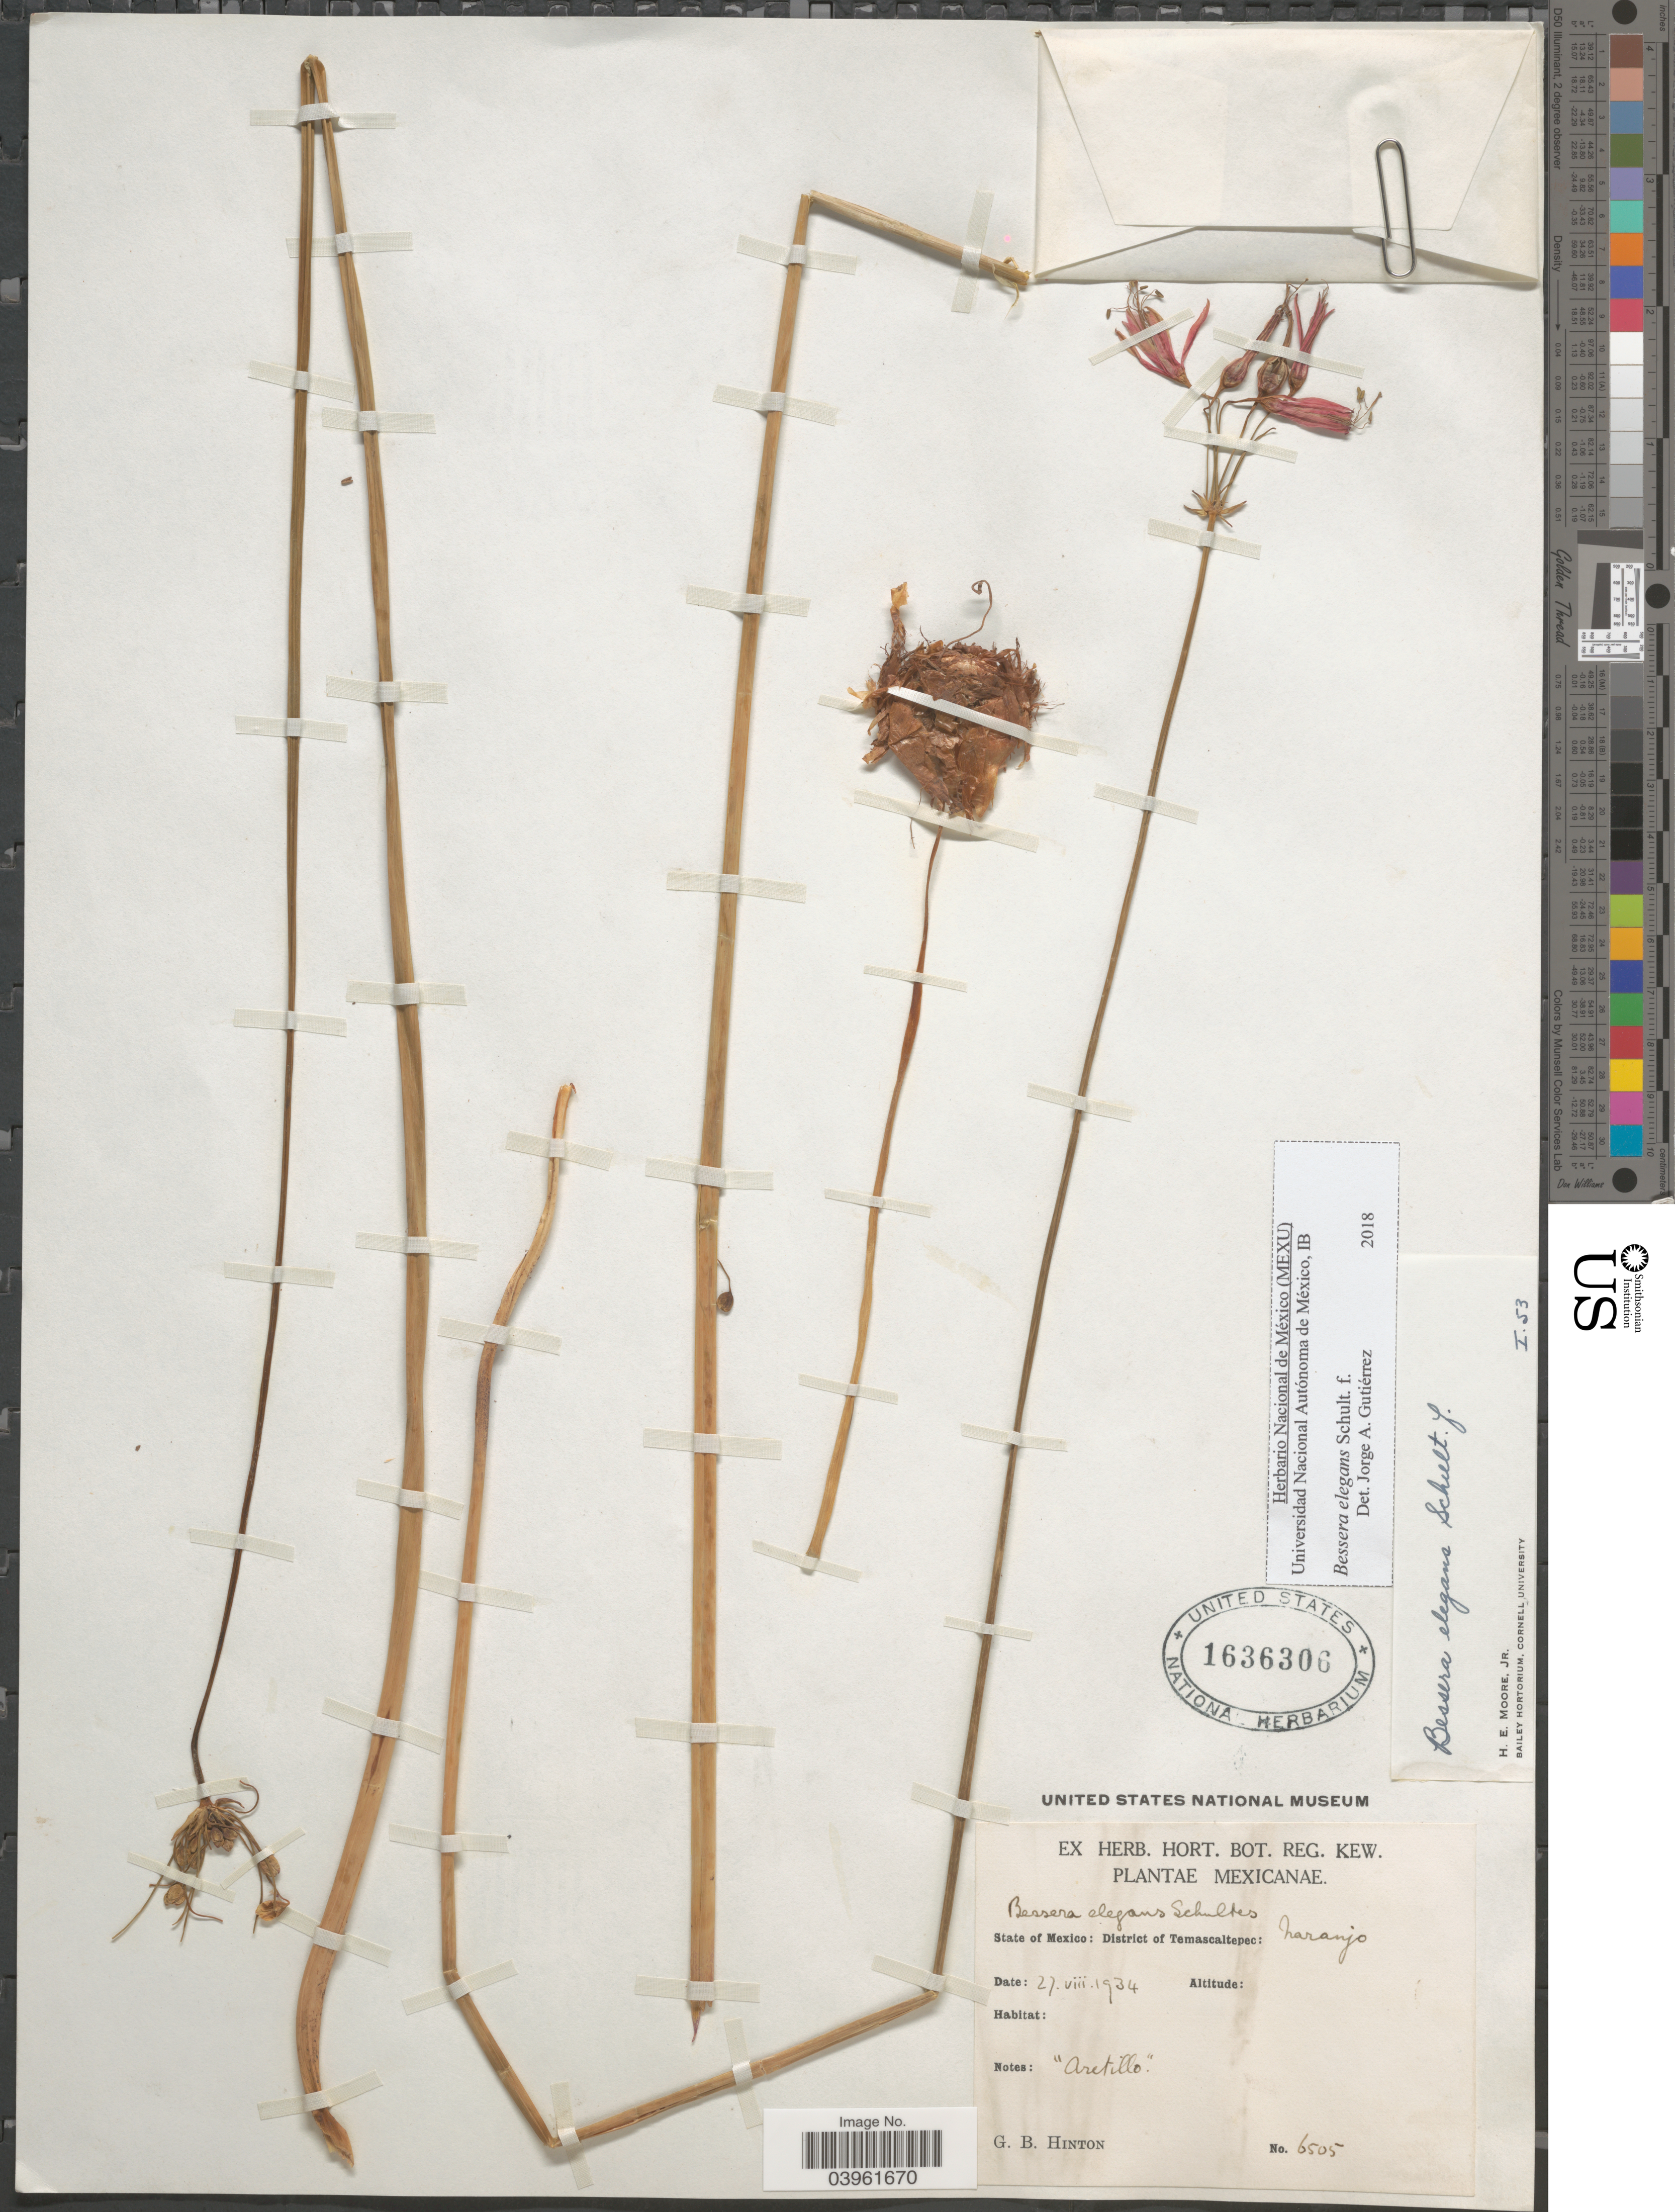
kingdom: Plantae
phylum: Tracheophyta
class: Liliopsida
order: Asparagales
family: Asparagaceae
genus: Bessera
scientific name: Bessera elegans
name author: Schult. f.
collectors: G. B. Hinton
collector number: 6505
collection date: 1934-08-27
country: Mexico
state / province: México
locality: District of Temascaltepec: Naranjo.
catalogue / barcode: US 1636306